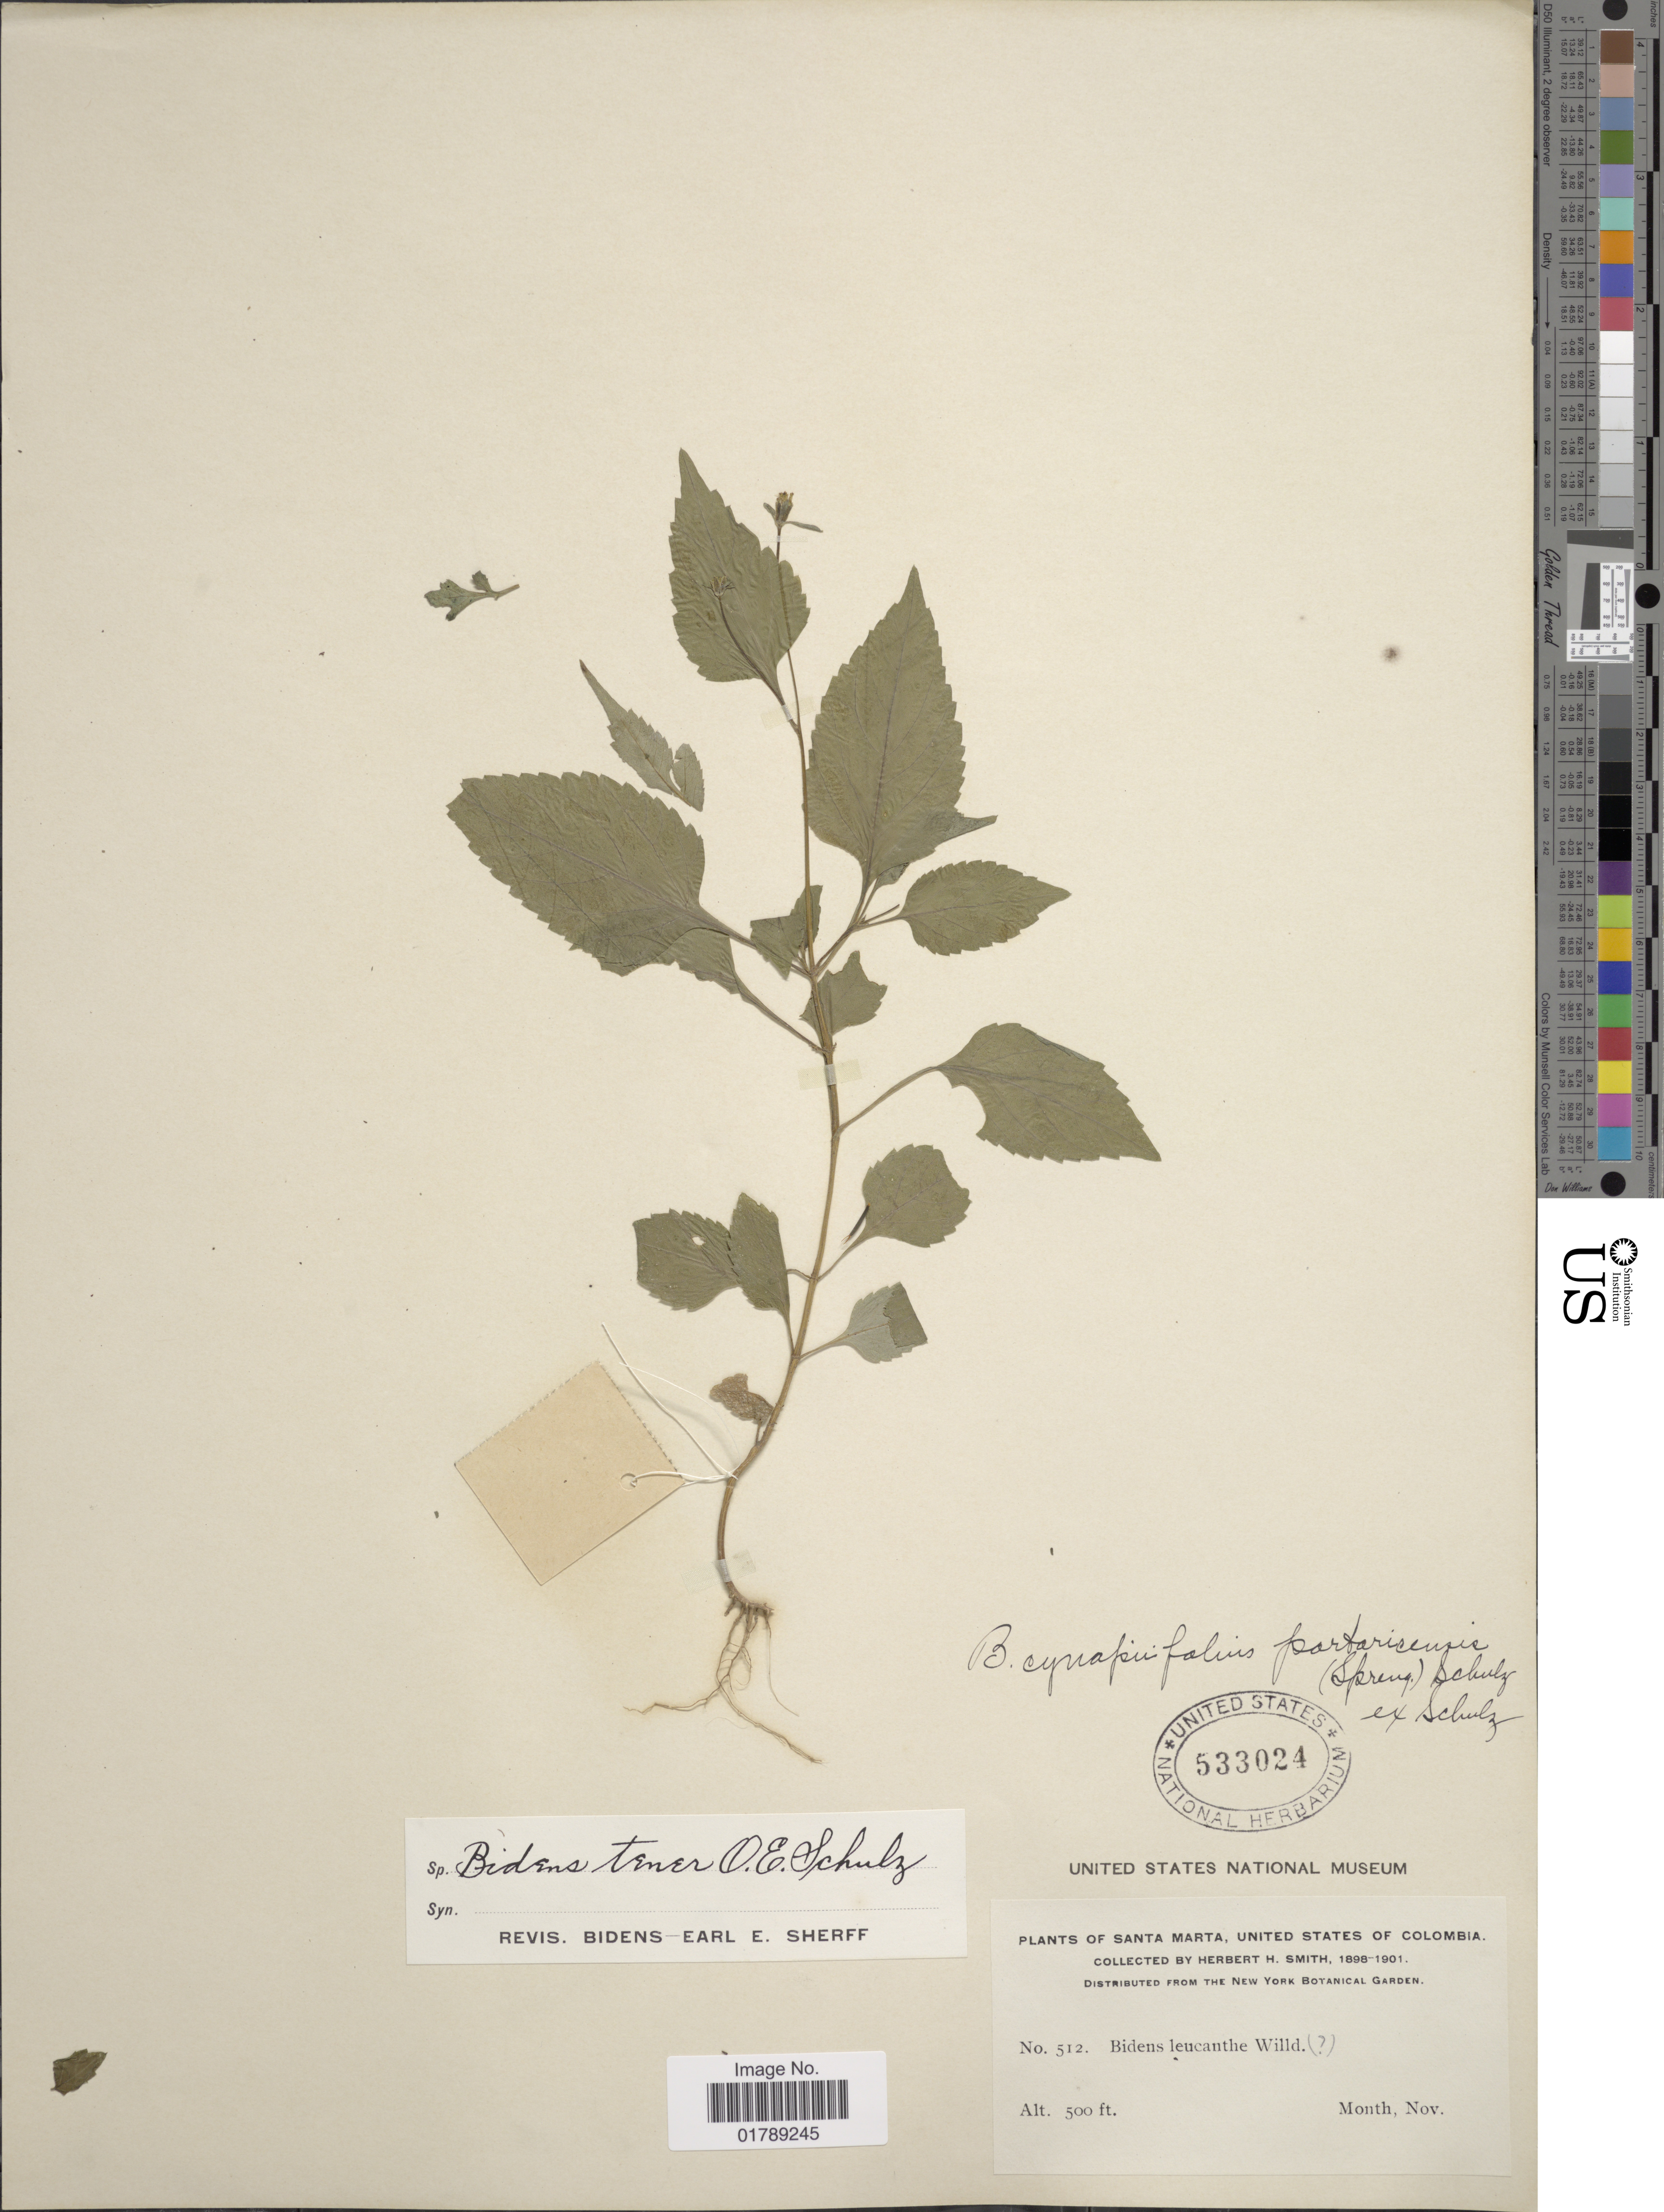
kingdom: Plantae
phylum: Tracheophyta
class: Magnoliopsida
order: Asterales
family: Asteraceae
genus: Bidens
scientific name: Bidens tenera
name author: O.E. Schulz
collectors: Herbert H. Smith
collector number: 512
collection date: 1898-11/1901-11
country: Colombia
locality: Santa Marta, United States of Colombia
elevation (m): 152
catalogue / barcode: US 533024